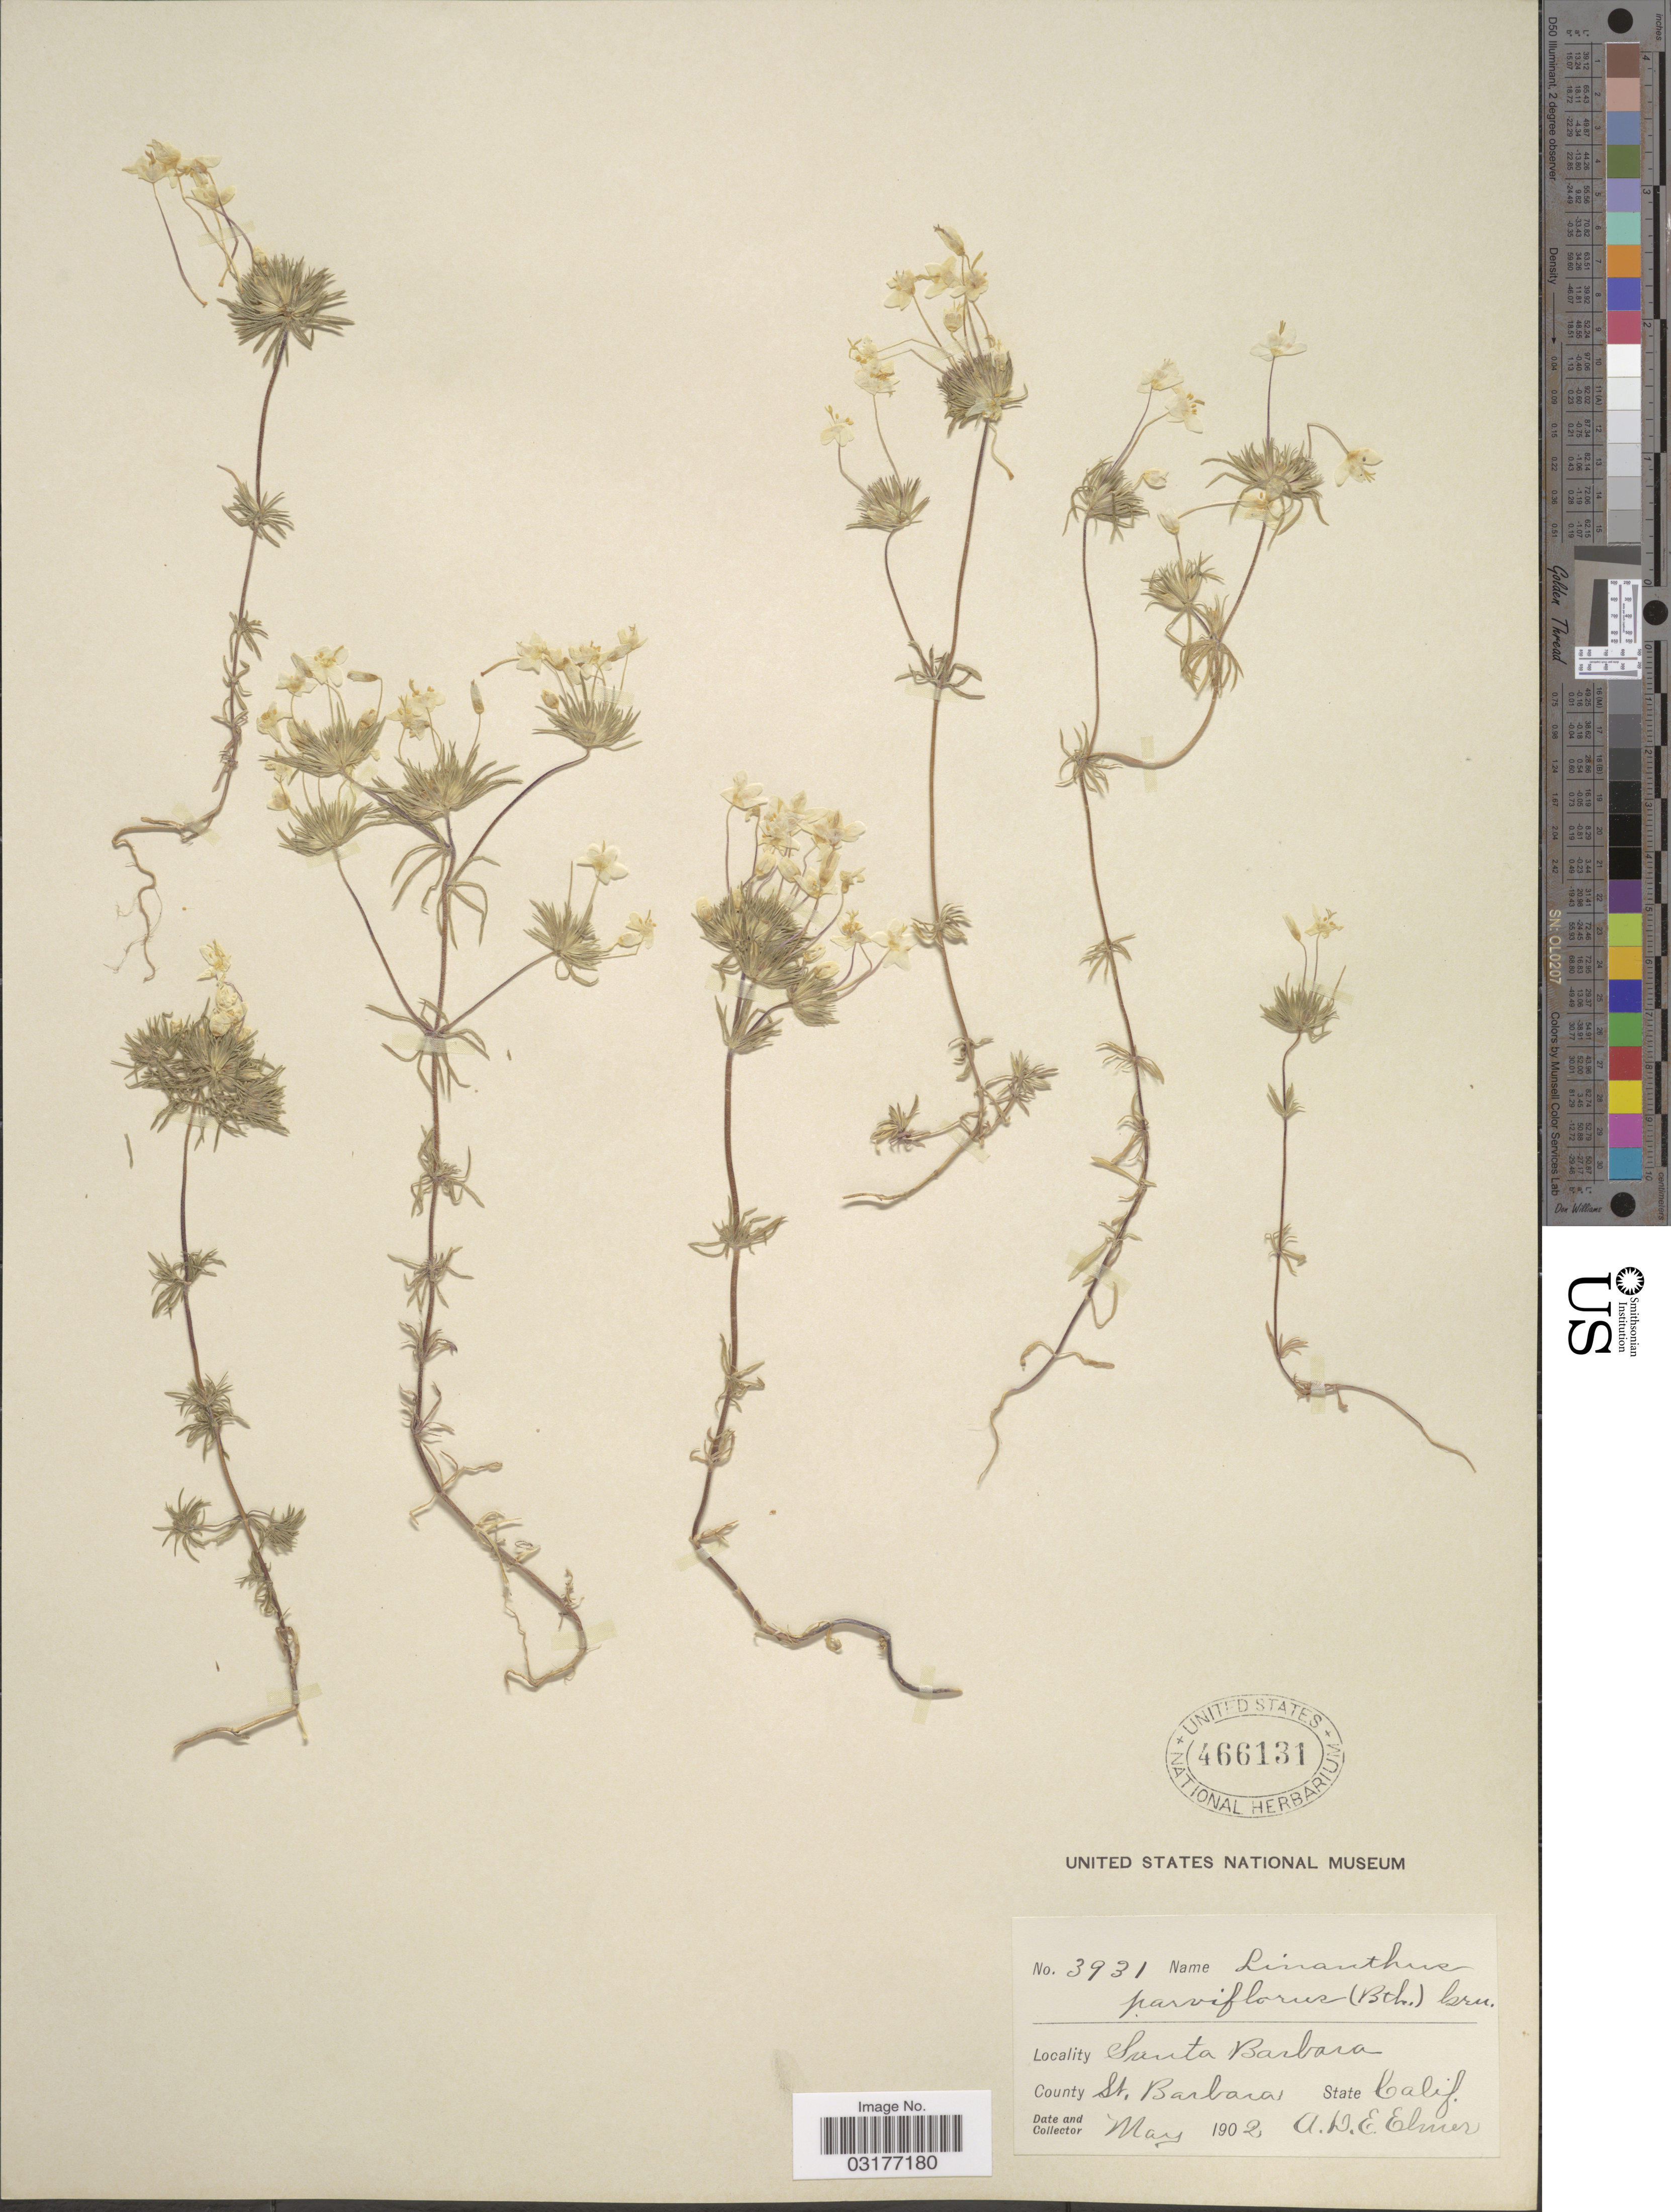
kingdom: Plantae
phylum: Tracheophyta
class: Magnoliopsida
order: Ericales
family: Polemoniaceae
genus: Leptosiphon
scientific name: Leptosiphon androsaceus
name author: Benth.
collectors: A. D. E. Elmer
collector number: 3931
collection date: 1902-05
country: United States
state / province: California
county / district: Santa Barbara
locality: Santa Barbara. County St. Barbara.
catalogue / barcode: US 466131